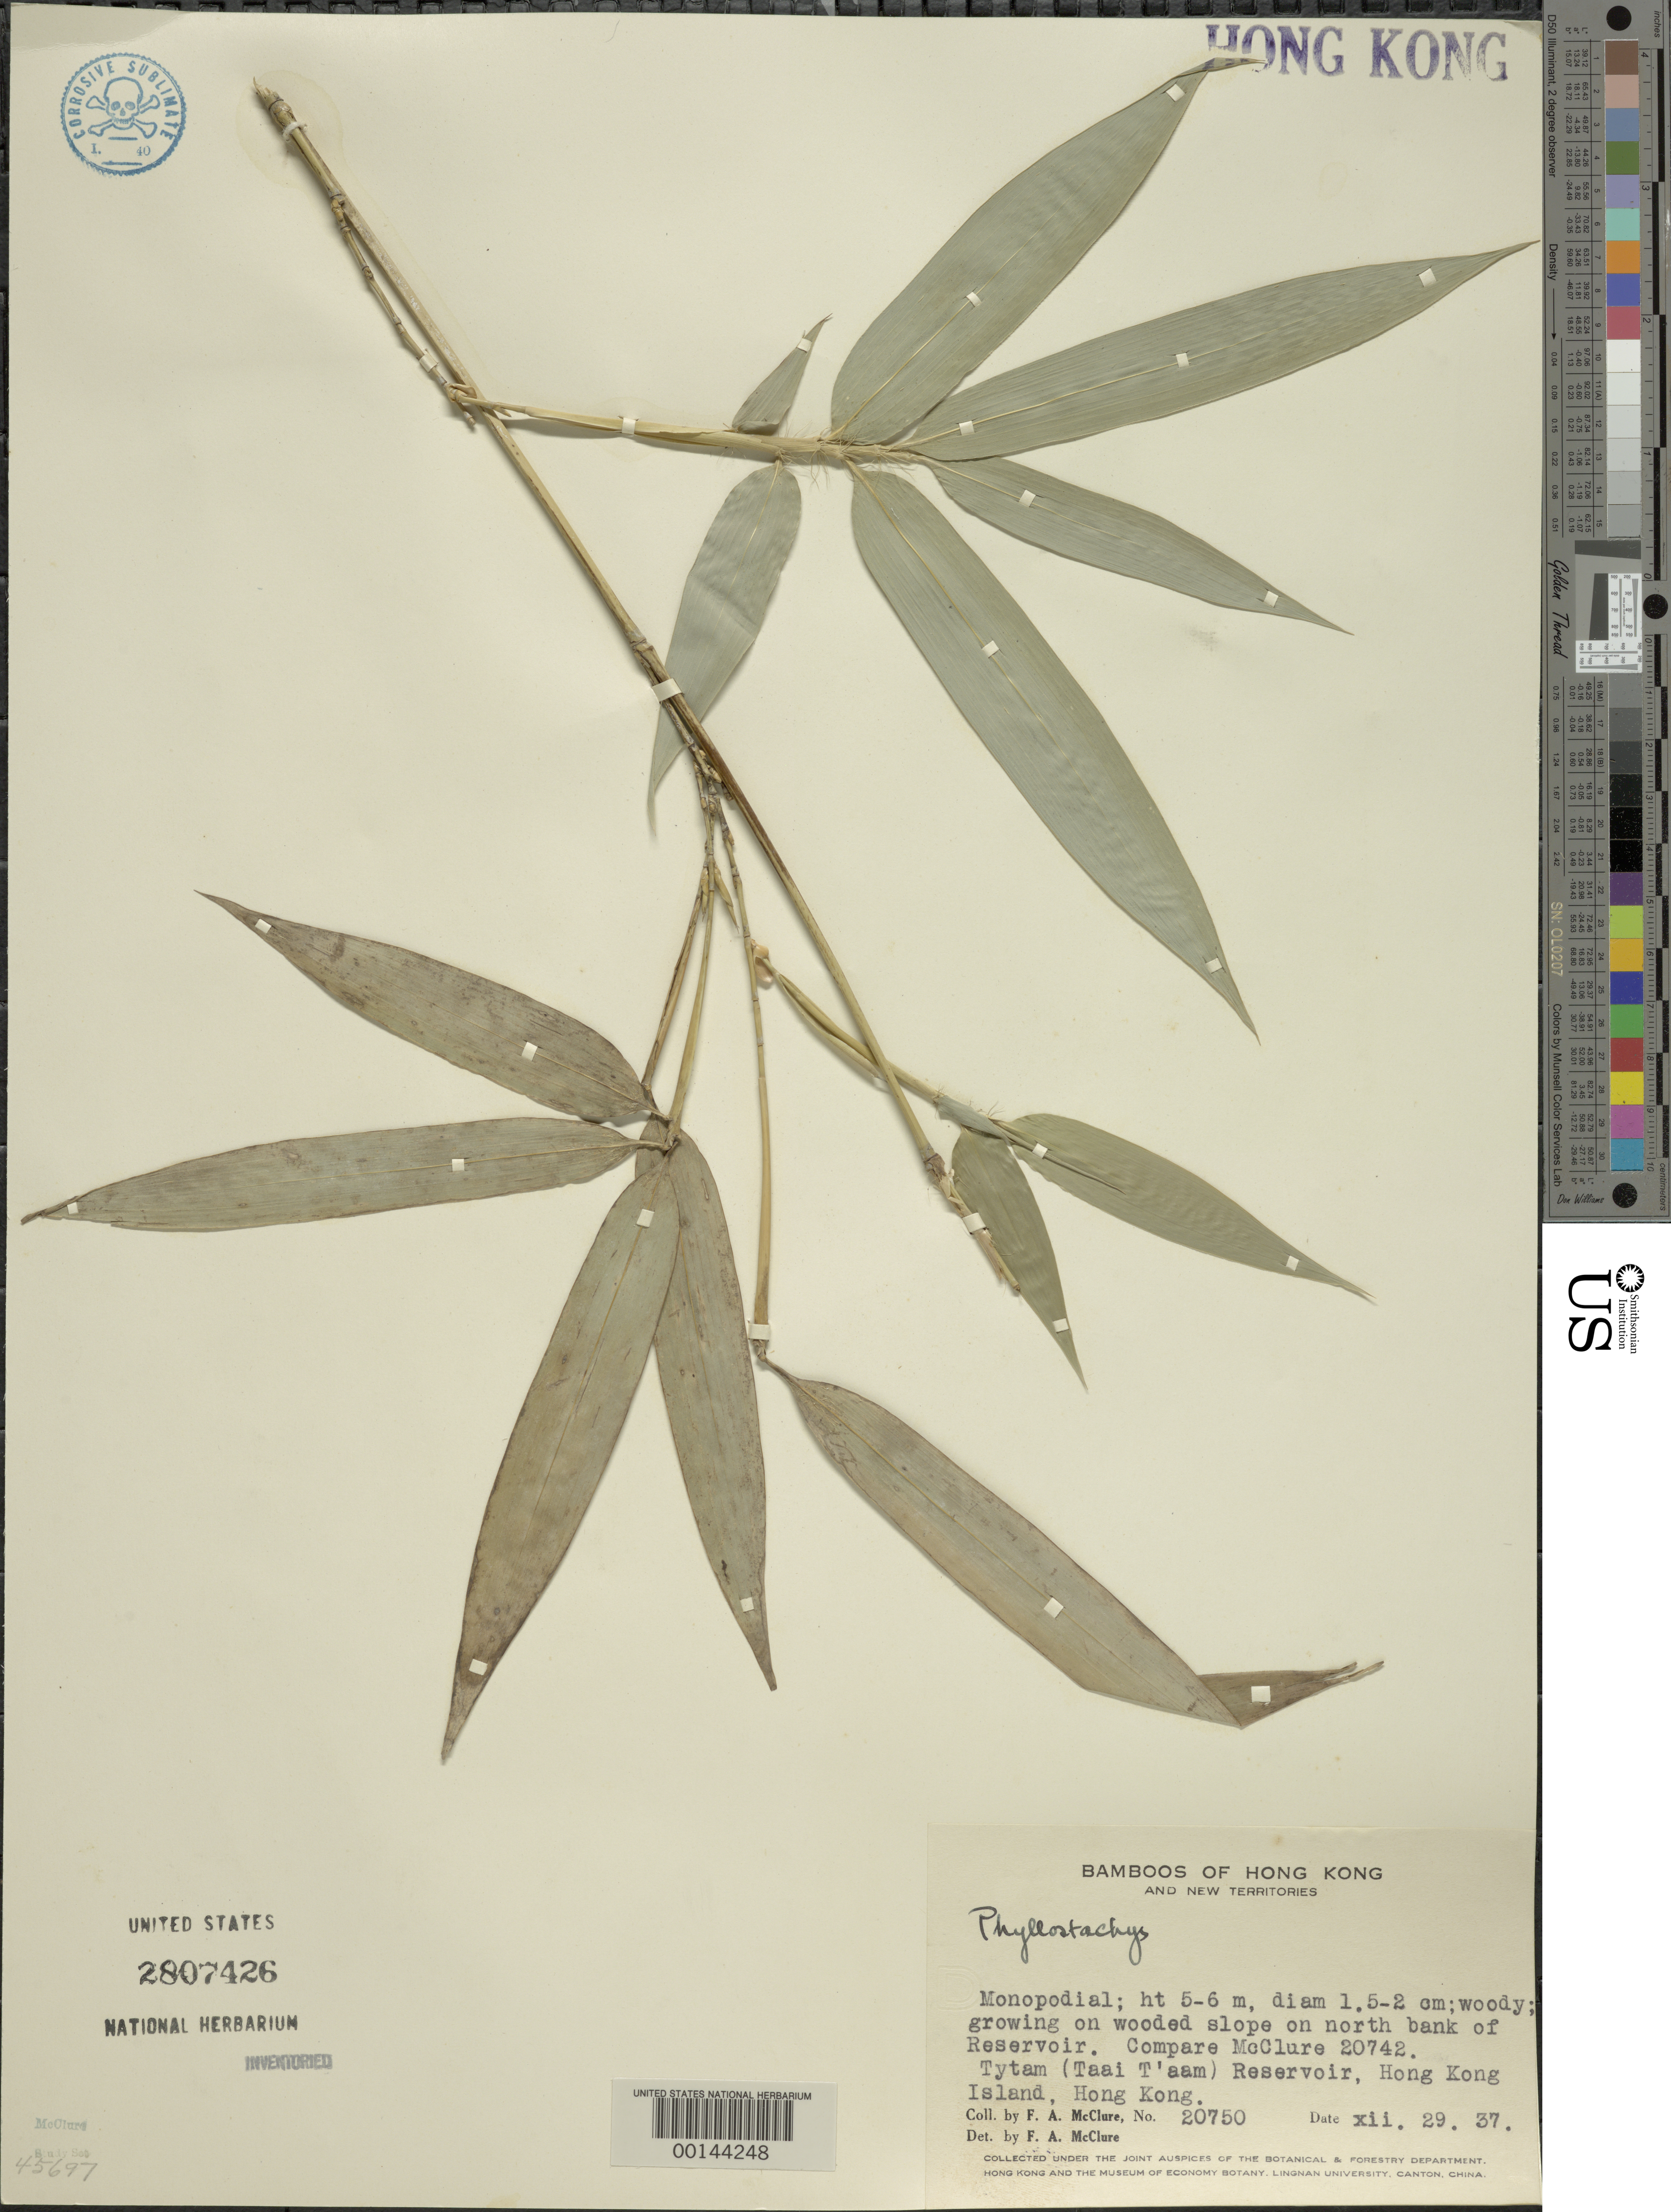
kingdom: Plantae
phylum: Tracheophyta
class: Liliopsida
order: Poales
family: Poaceae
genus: Phyllostachys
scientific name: Phyllostachys sp.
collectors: F. A. McClure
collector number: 20750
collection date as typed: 29 Dec 1937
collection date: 1937-12-29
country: China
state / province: Hong Kong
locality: Tytam reservoir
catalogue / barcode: US 2807426